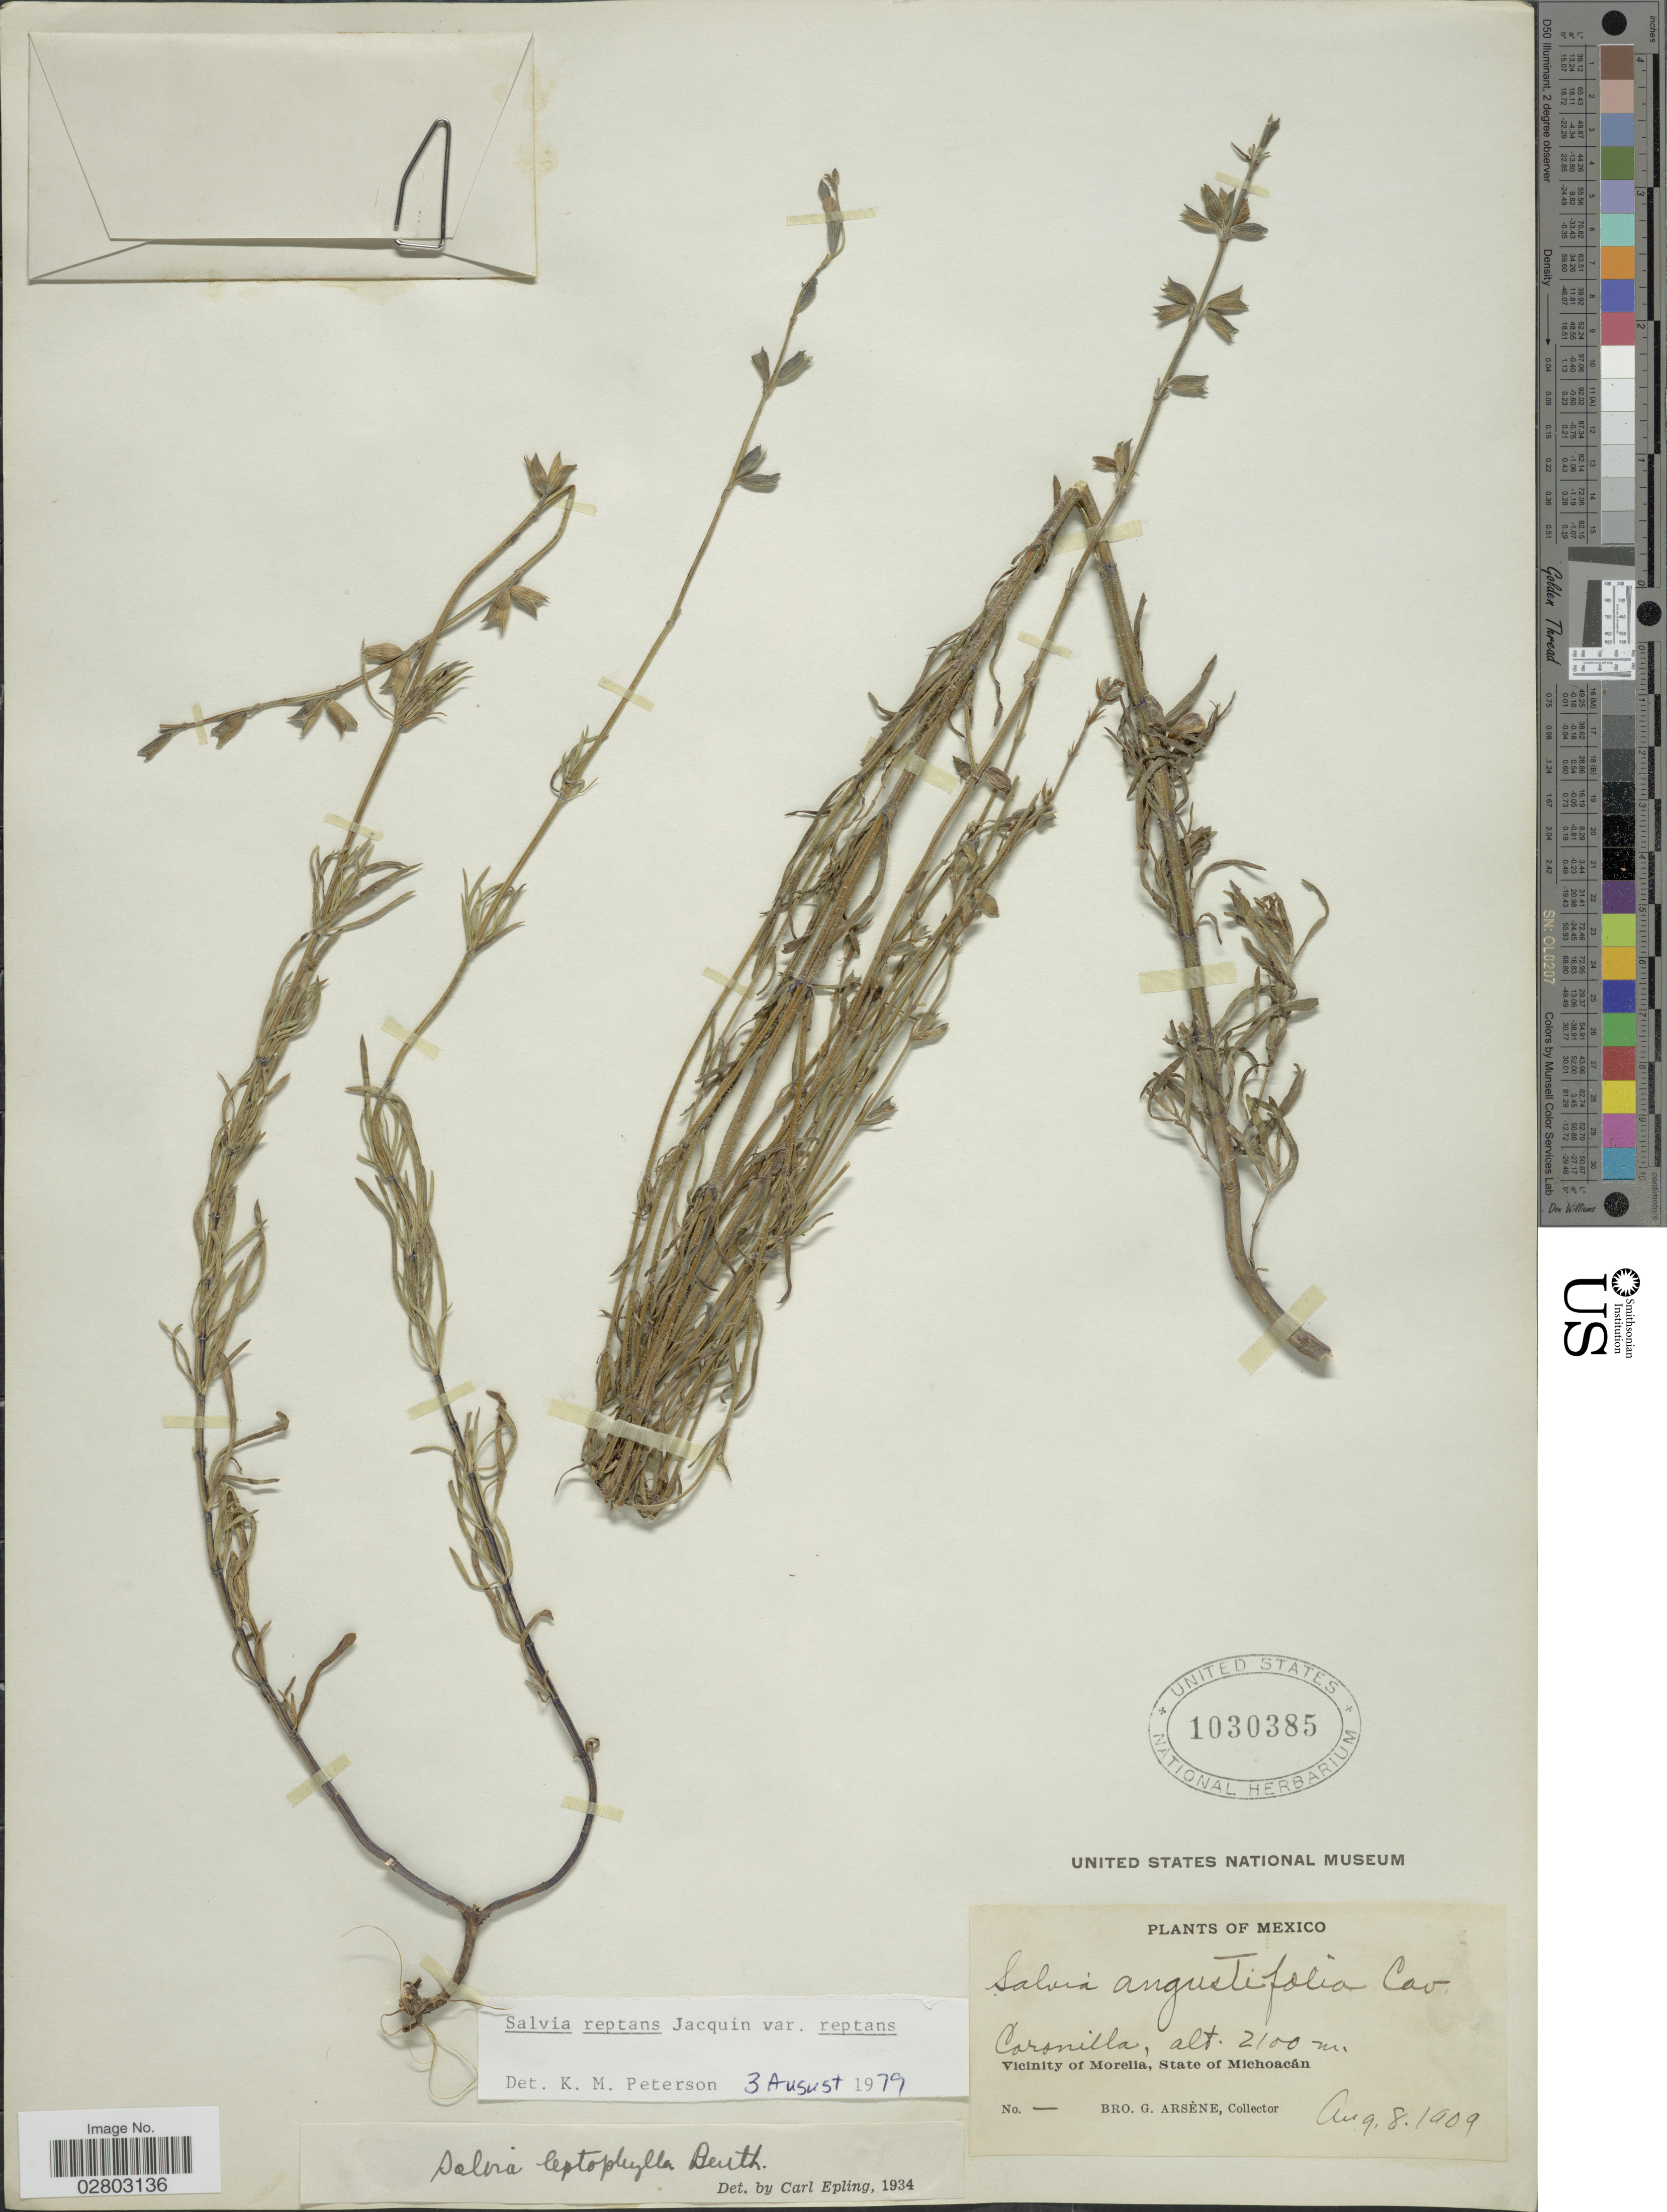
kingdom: Plantae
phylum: Tracheophyta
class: Magnoliopsida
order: Lamiales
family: Lamiaceae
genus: Salvia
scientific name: Salvia reptans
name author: Jacq.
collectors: Bro. G. Arsène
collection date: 1909-08-08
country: Mexico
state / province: Michoacán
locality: Coronilla, Vicinity of Morelia.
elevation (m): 2100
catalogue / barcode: US 1030385